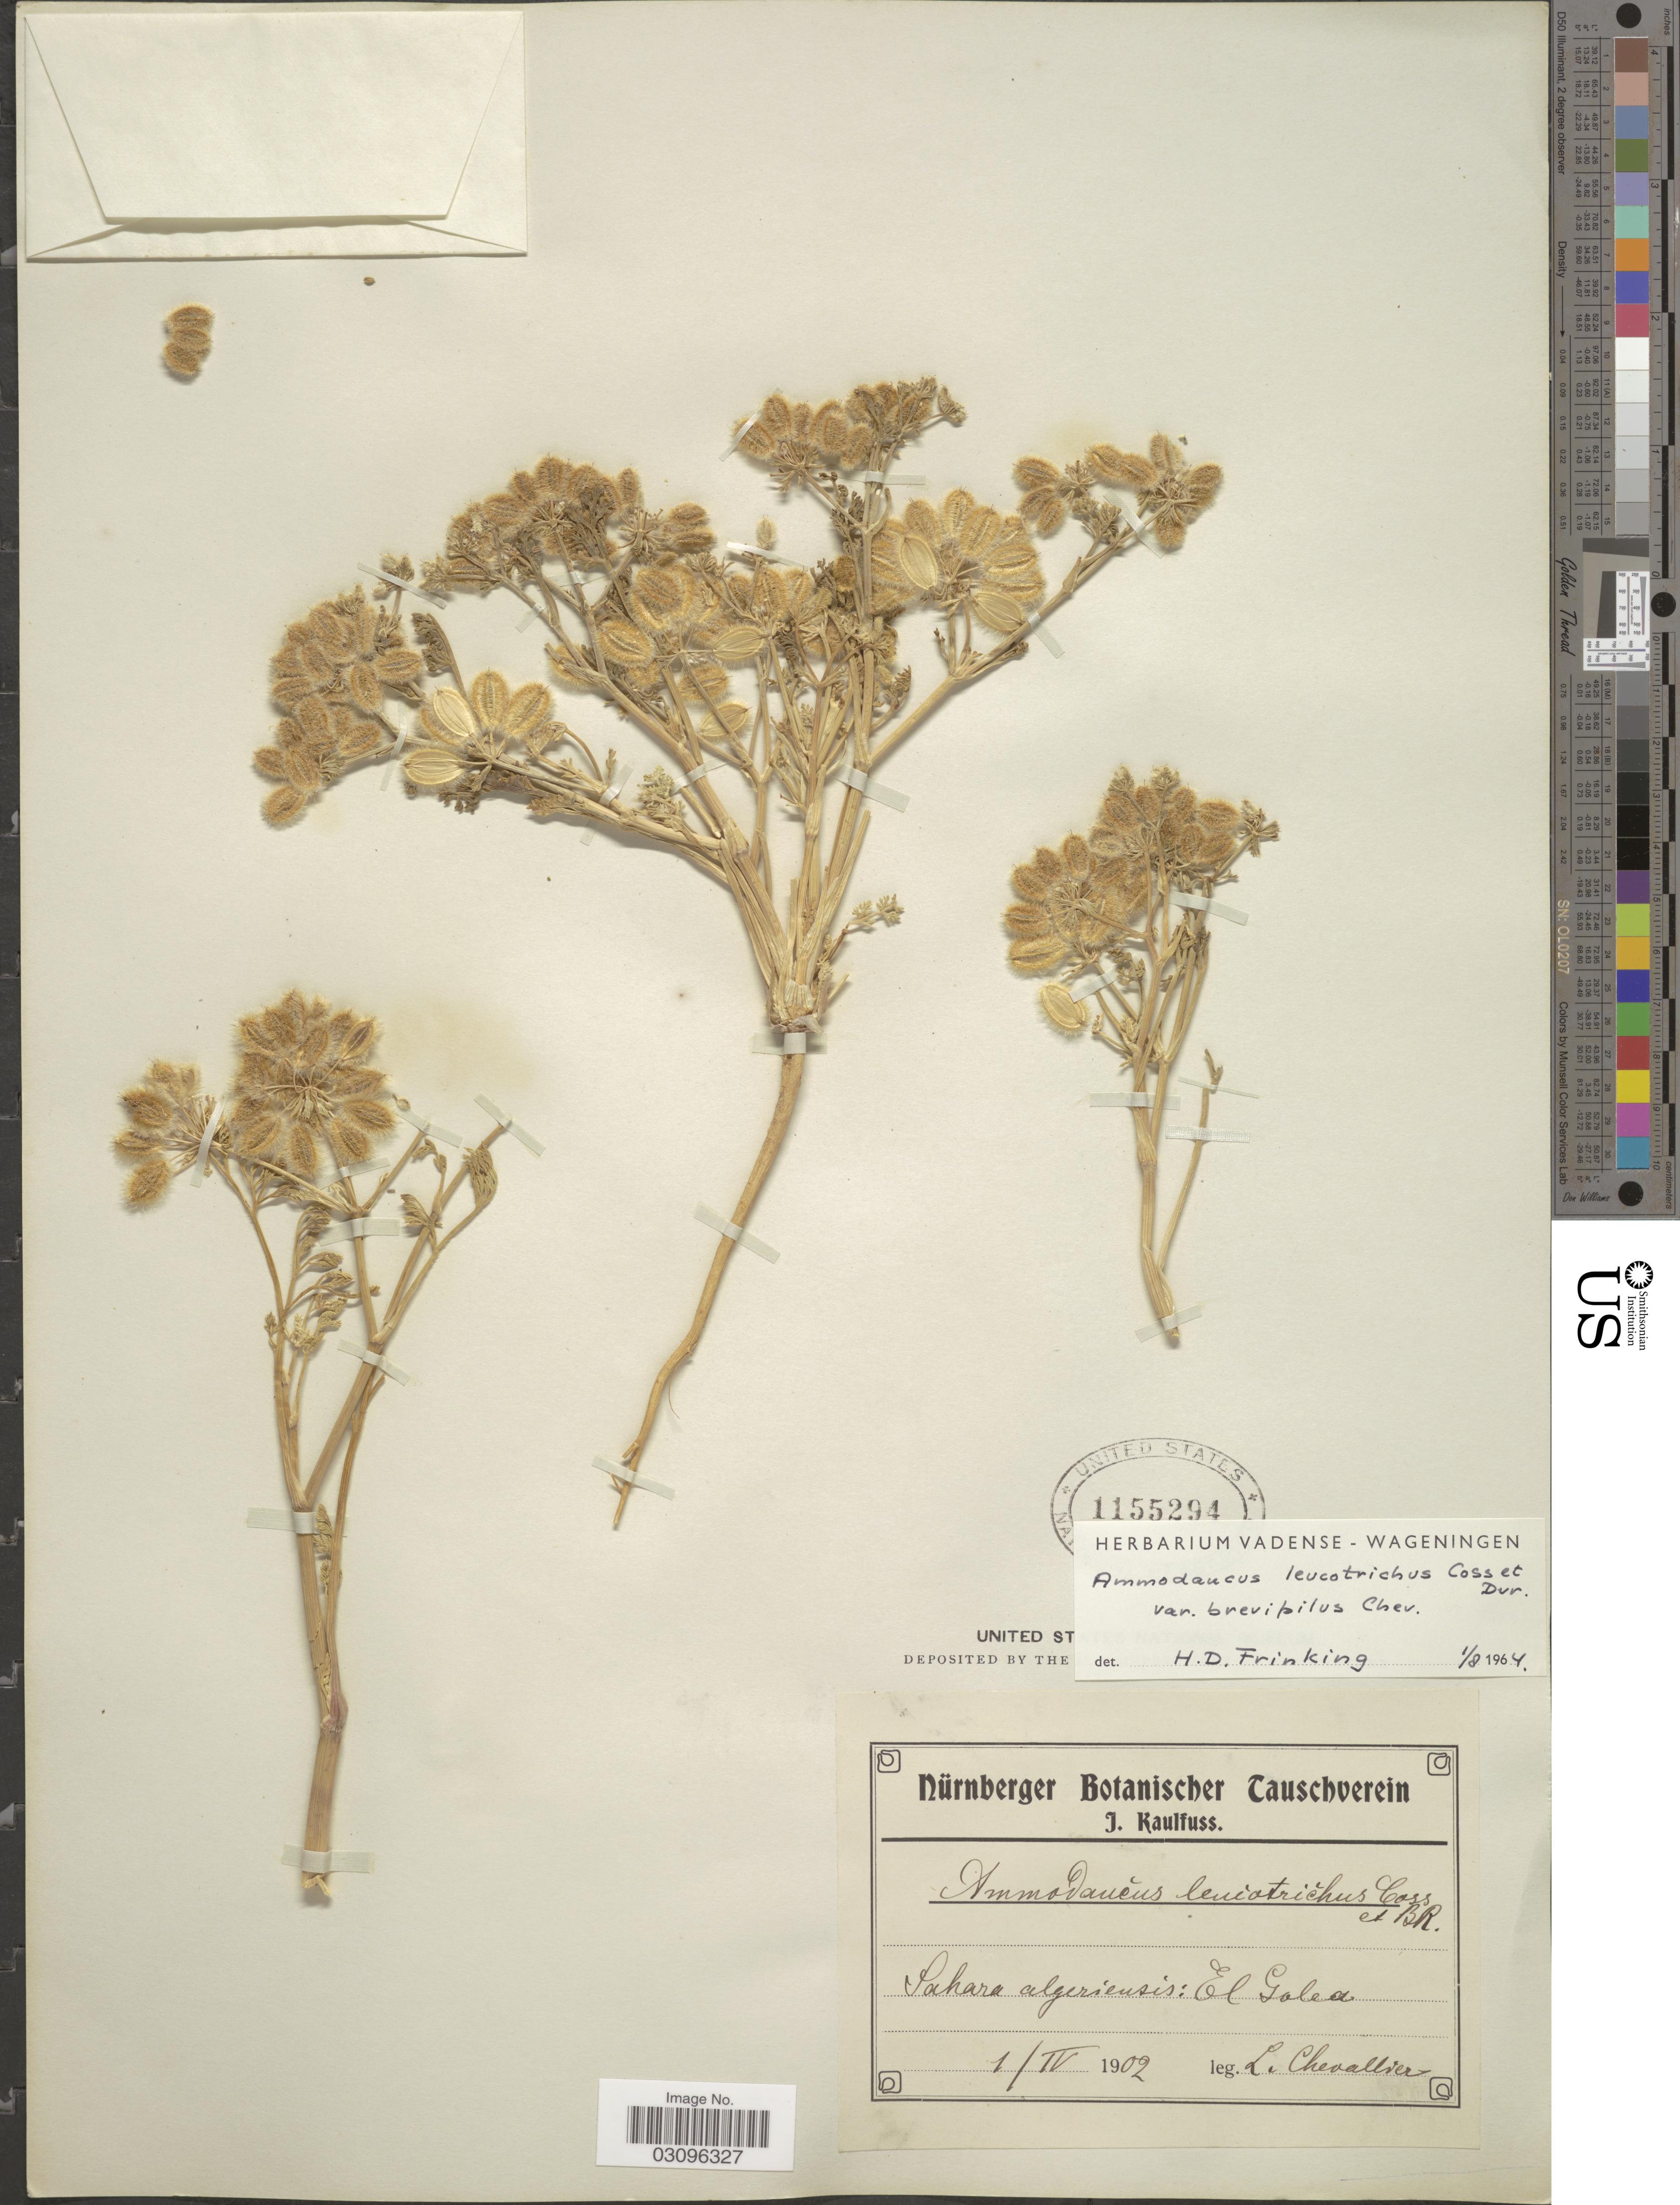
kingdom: Plantae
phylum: Tracheophyta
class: Magnoliopsida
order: Apiales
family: Apiaceae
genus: Ammodaucus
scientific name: Ammodaucus leucotrichus var. brevipilus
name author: L. Chevall.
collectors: L. Chevallier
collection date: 1902-04-01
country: Algeria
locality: Sahara algeriensis: El Galea.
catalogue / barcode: US 1155294